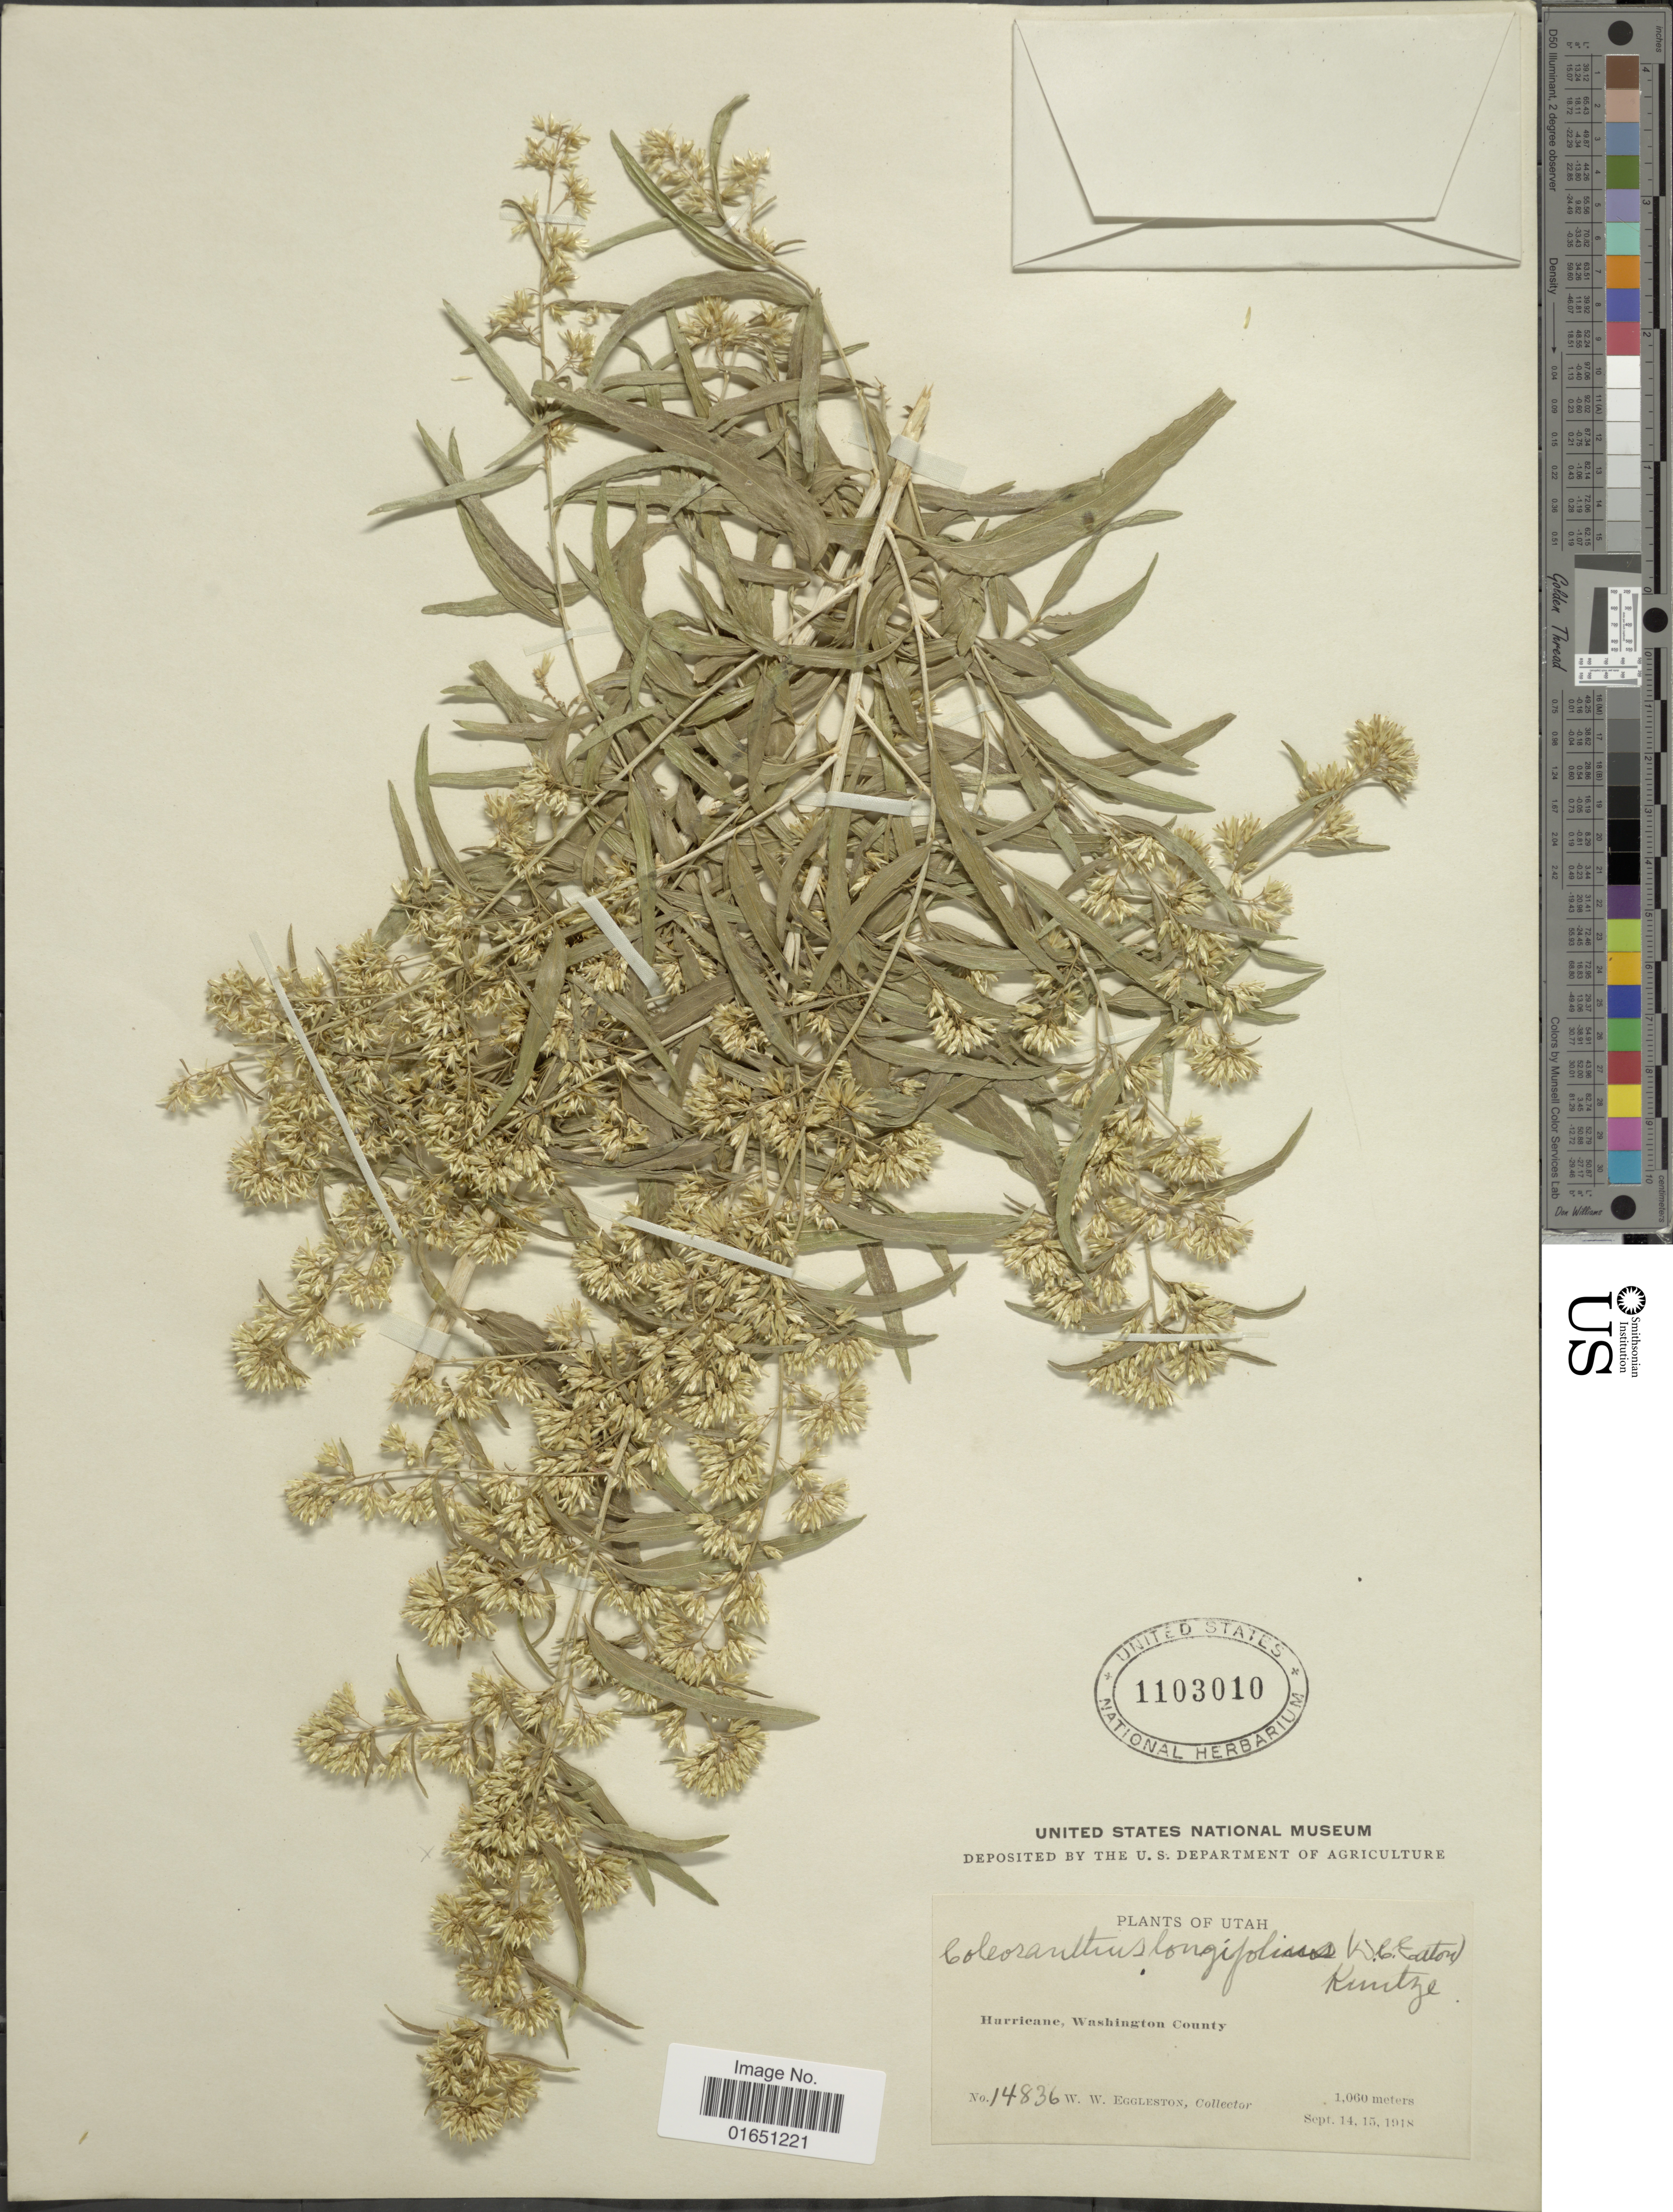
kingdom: Plantae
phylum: Tracheophyta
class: Magnoliopsida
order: Asterales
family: Asteraceae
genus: Brickellia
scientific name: Brickellia longifolia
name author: S. Watson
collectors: W. W. Eggleston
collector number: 14836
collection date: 1918-09-14/1918-09-15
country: United States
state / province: Utah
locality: Hurricane, Washington County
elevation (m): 1060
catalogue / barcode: US 1103010